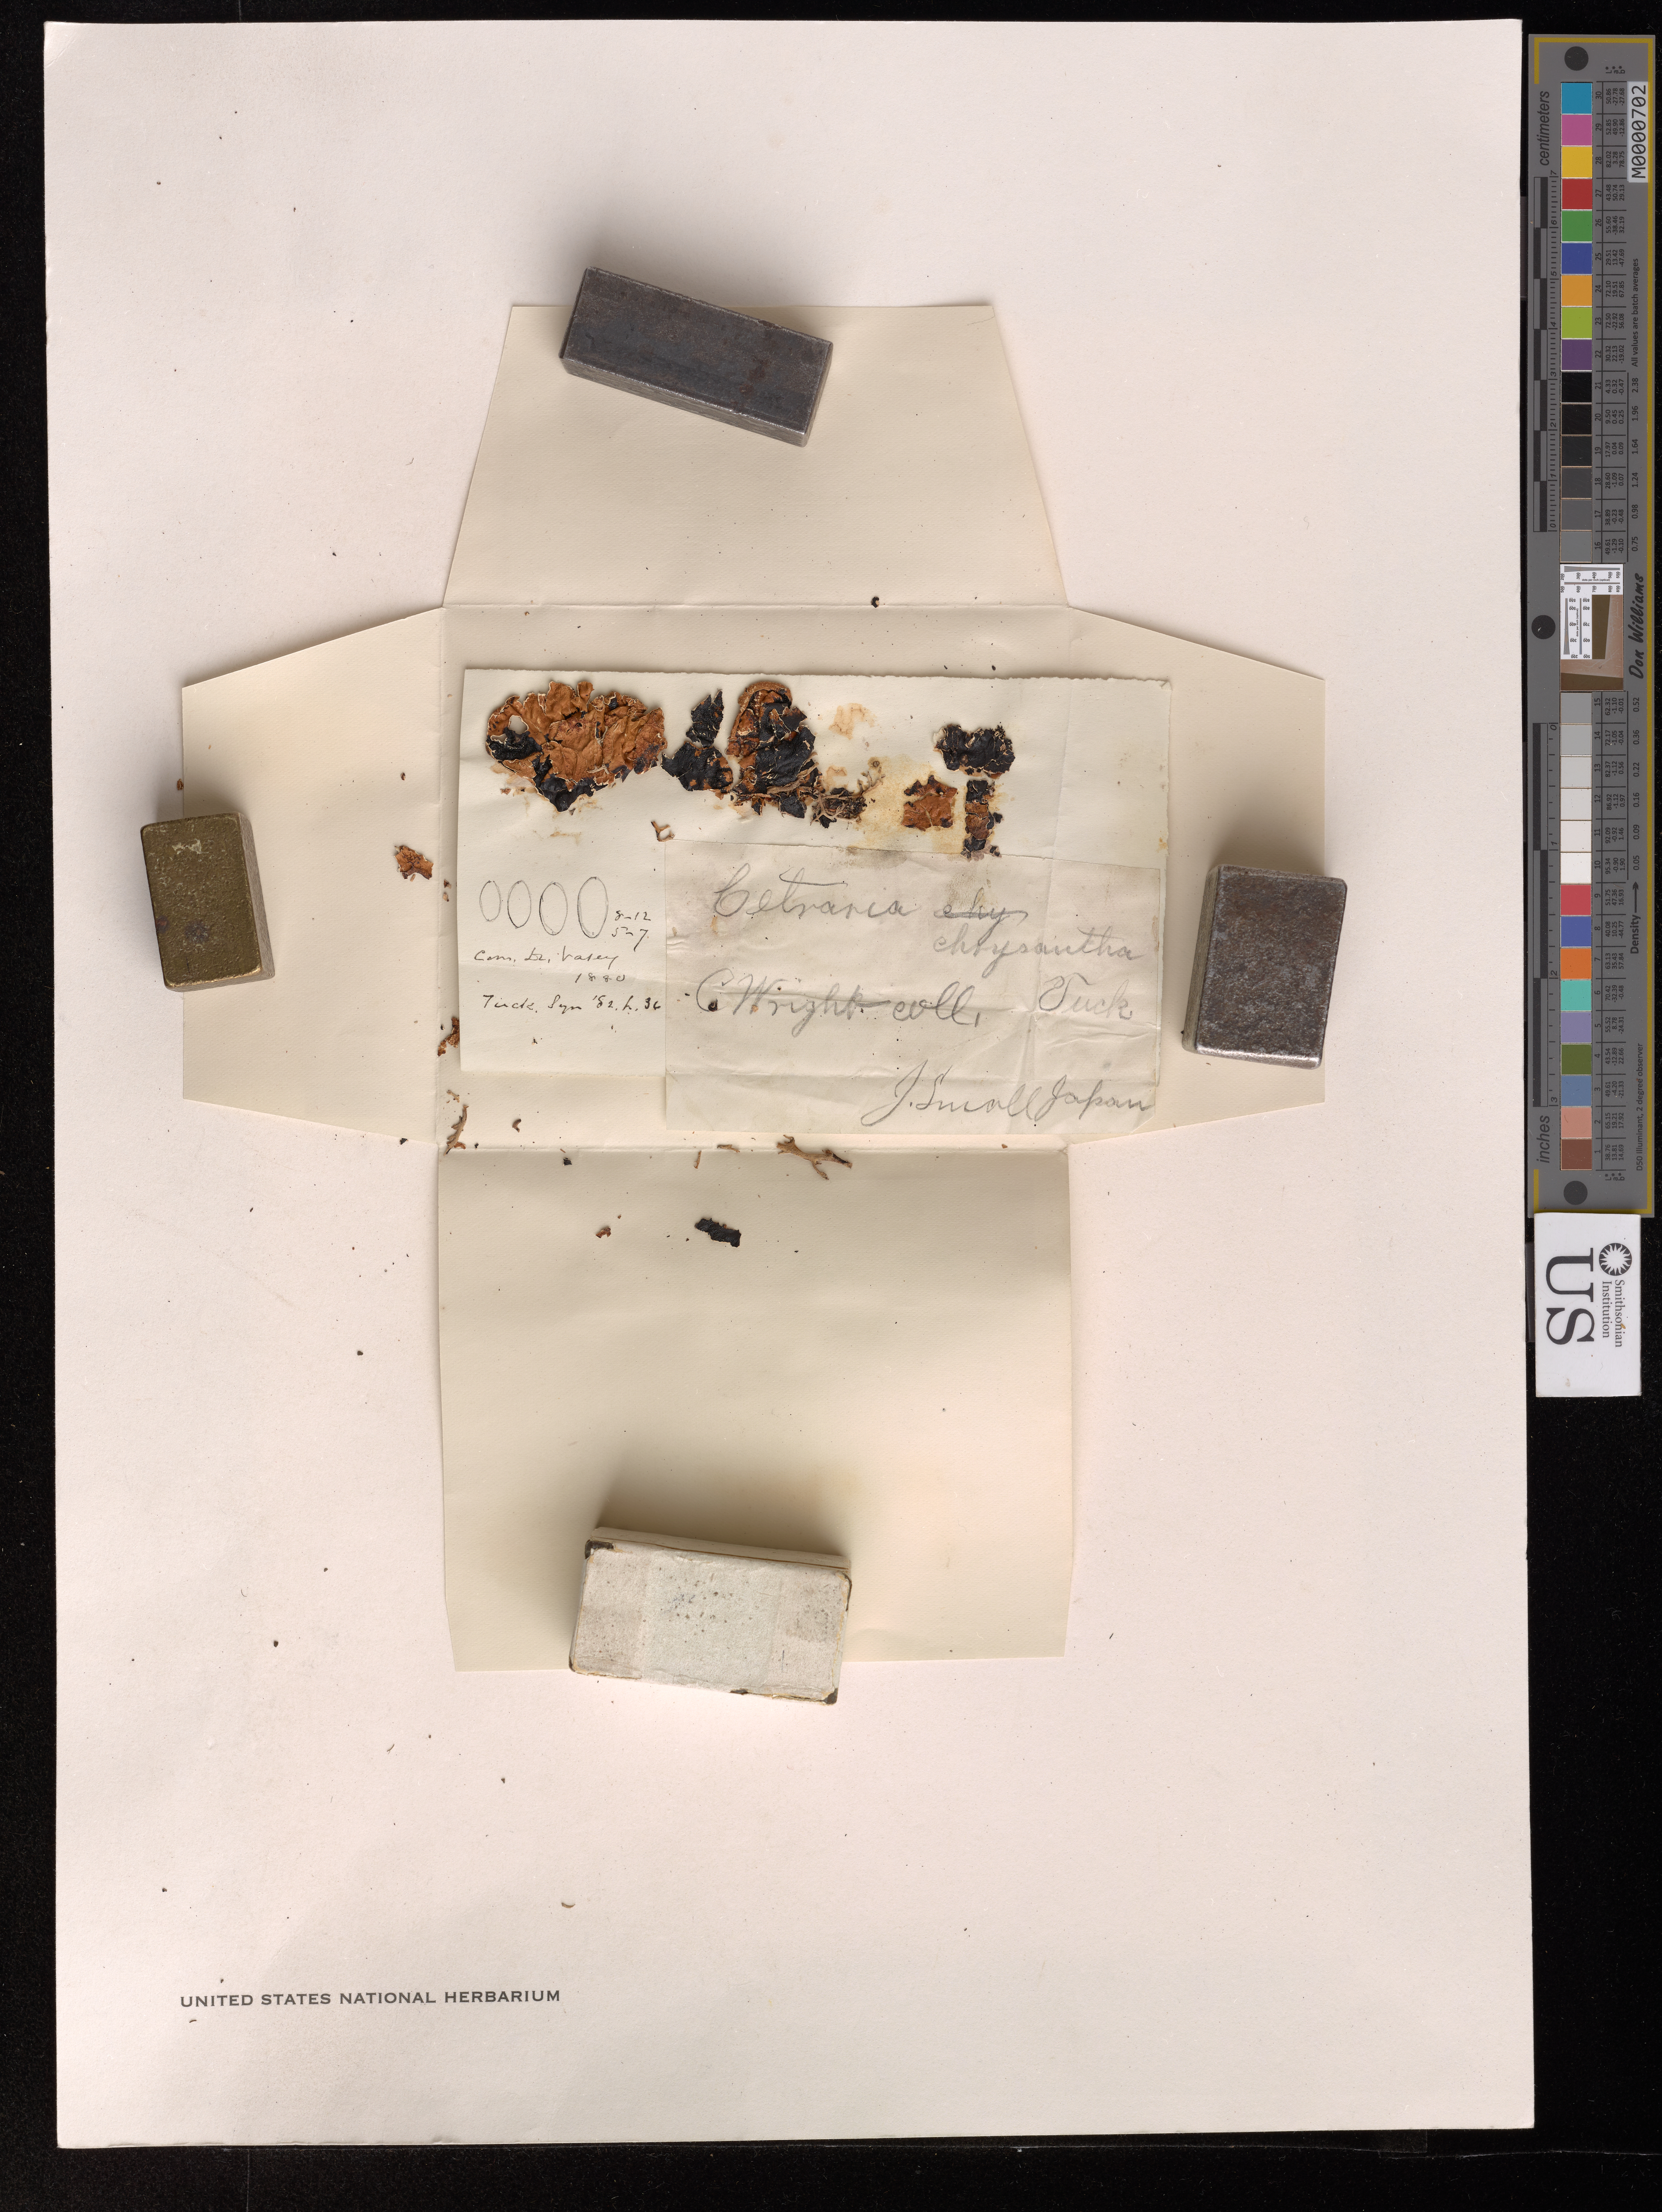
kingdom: Fungi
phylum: Ascomycota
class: Lecanoromycetes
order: Lecanorales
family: Parmeliaceae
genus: Asahinea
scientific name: Asahinea chrysantha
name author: (Tuck.) W.L. Culb. & C.F. Culb.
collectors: C. Wright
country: Japan